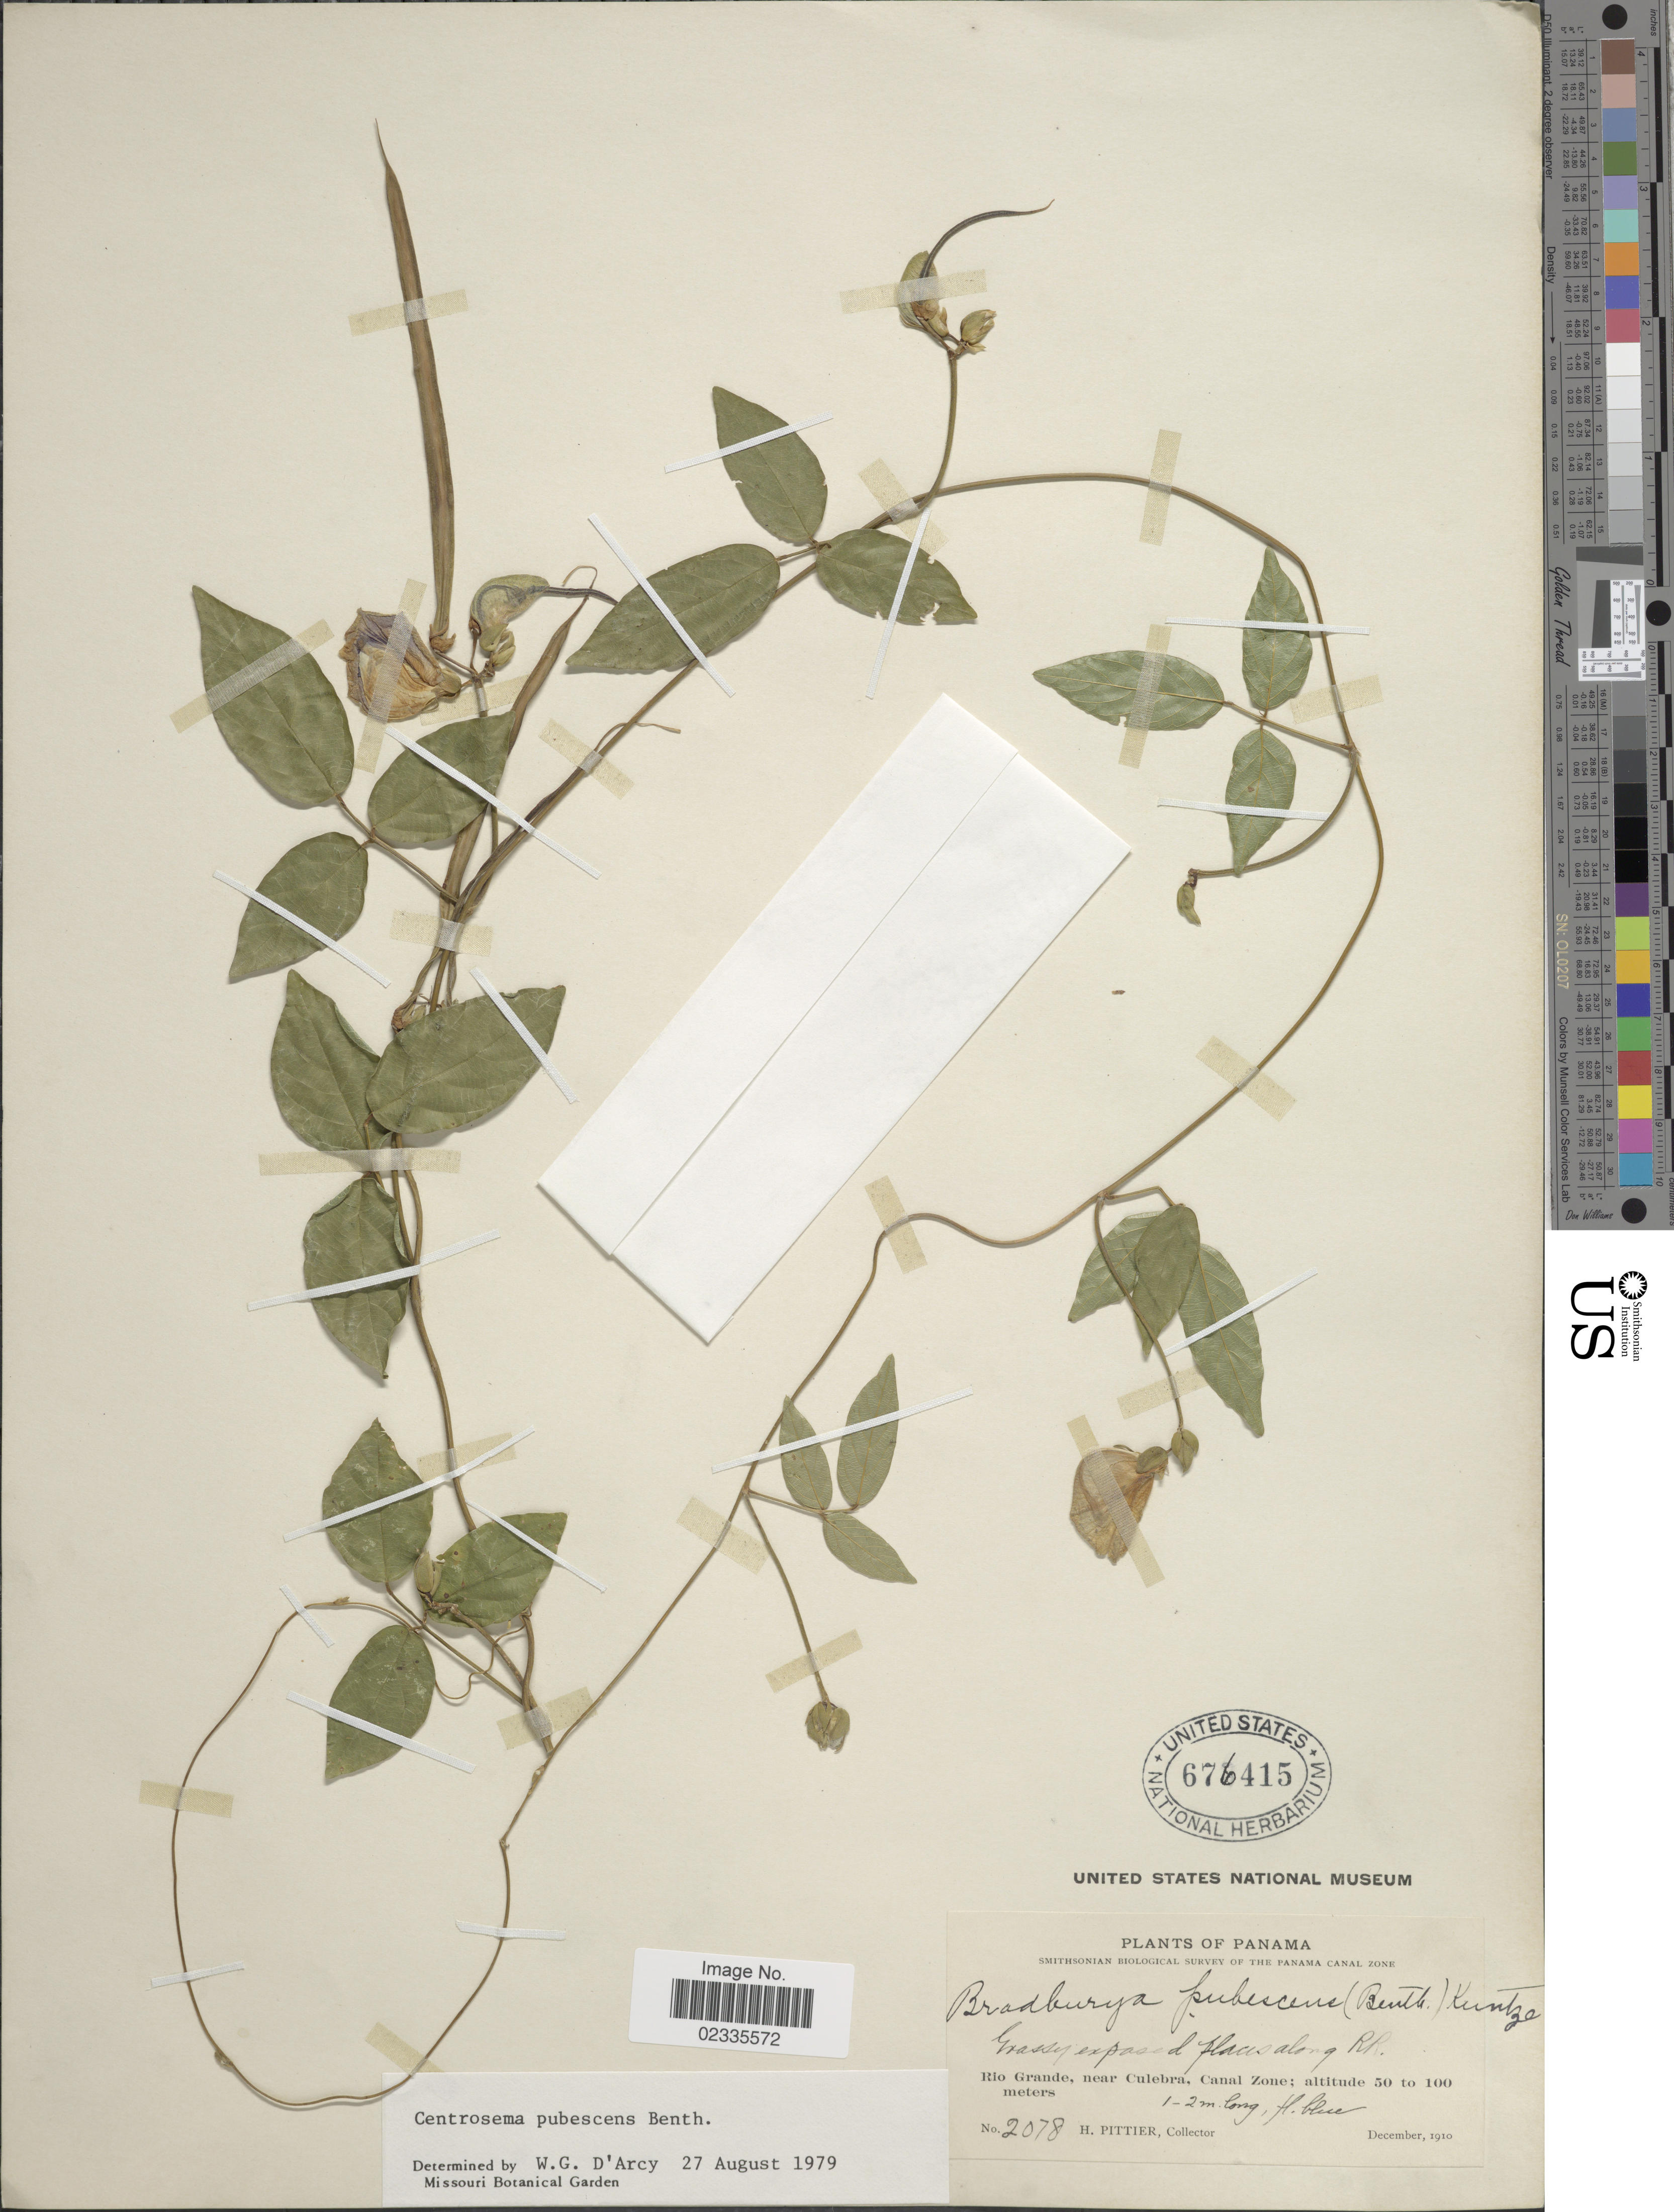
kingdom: Plantae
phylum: Tracheophyta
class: Magnoliopsida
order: Fabales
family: Fabaceae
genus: Centrosema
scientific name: Centrosema pubescens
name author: Benth.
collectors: H. F. Pittier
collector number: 2078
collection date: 1910-12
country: Panama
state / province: Colón / Panamá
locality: Rio Grande, near Culebra, Canal Zone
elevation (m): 50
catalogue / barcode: US 676415